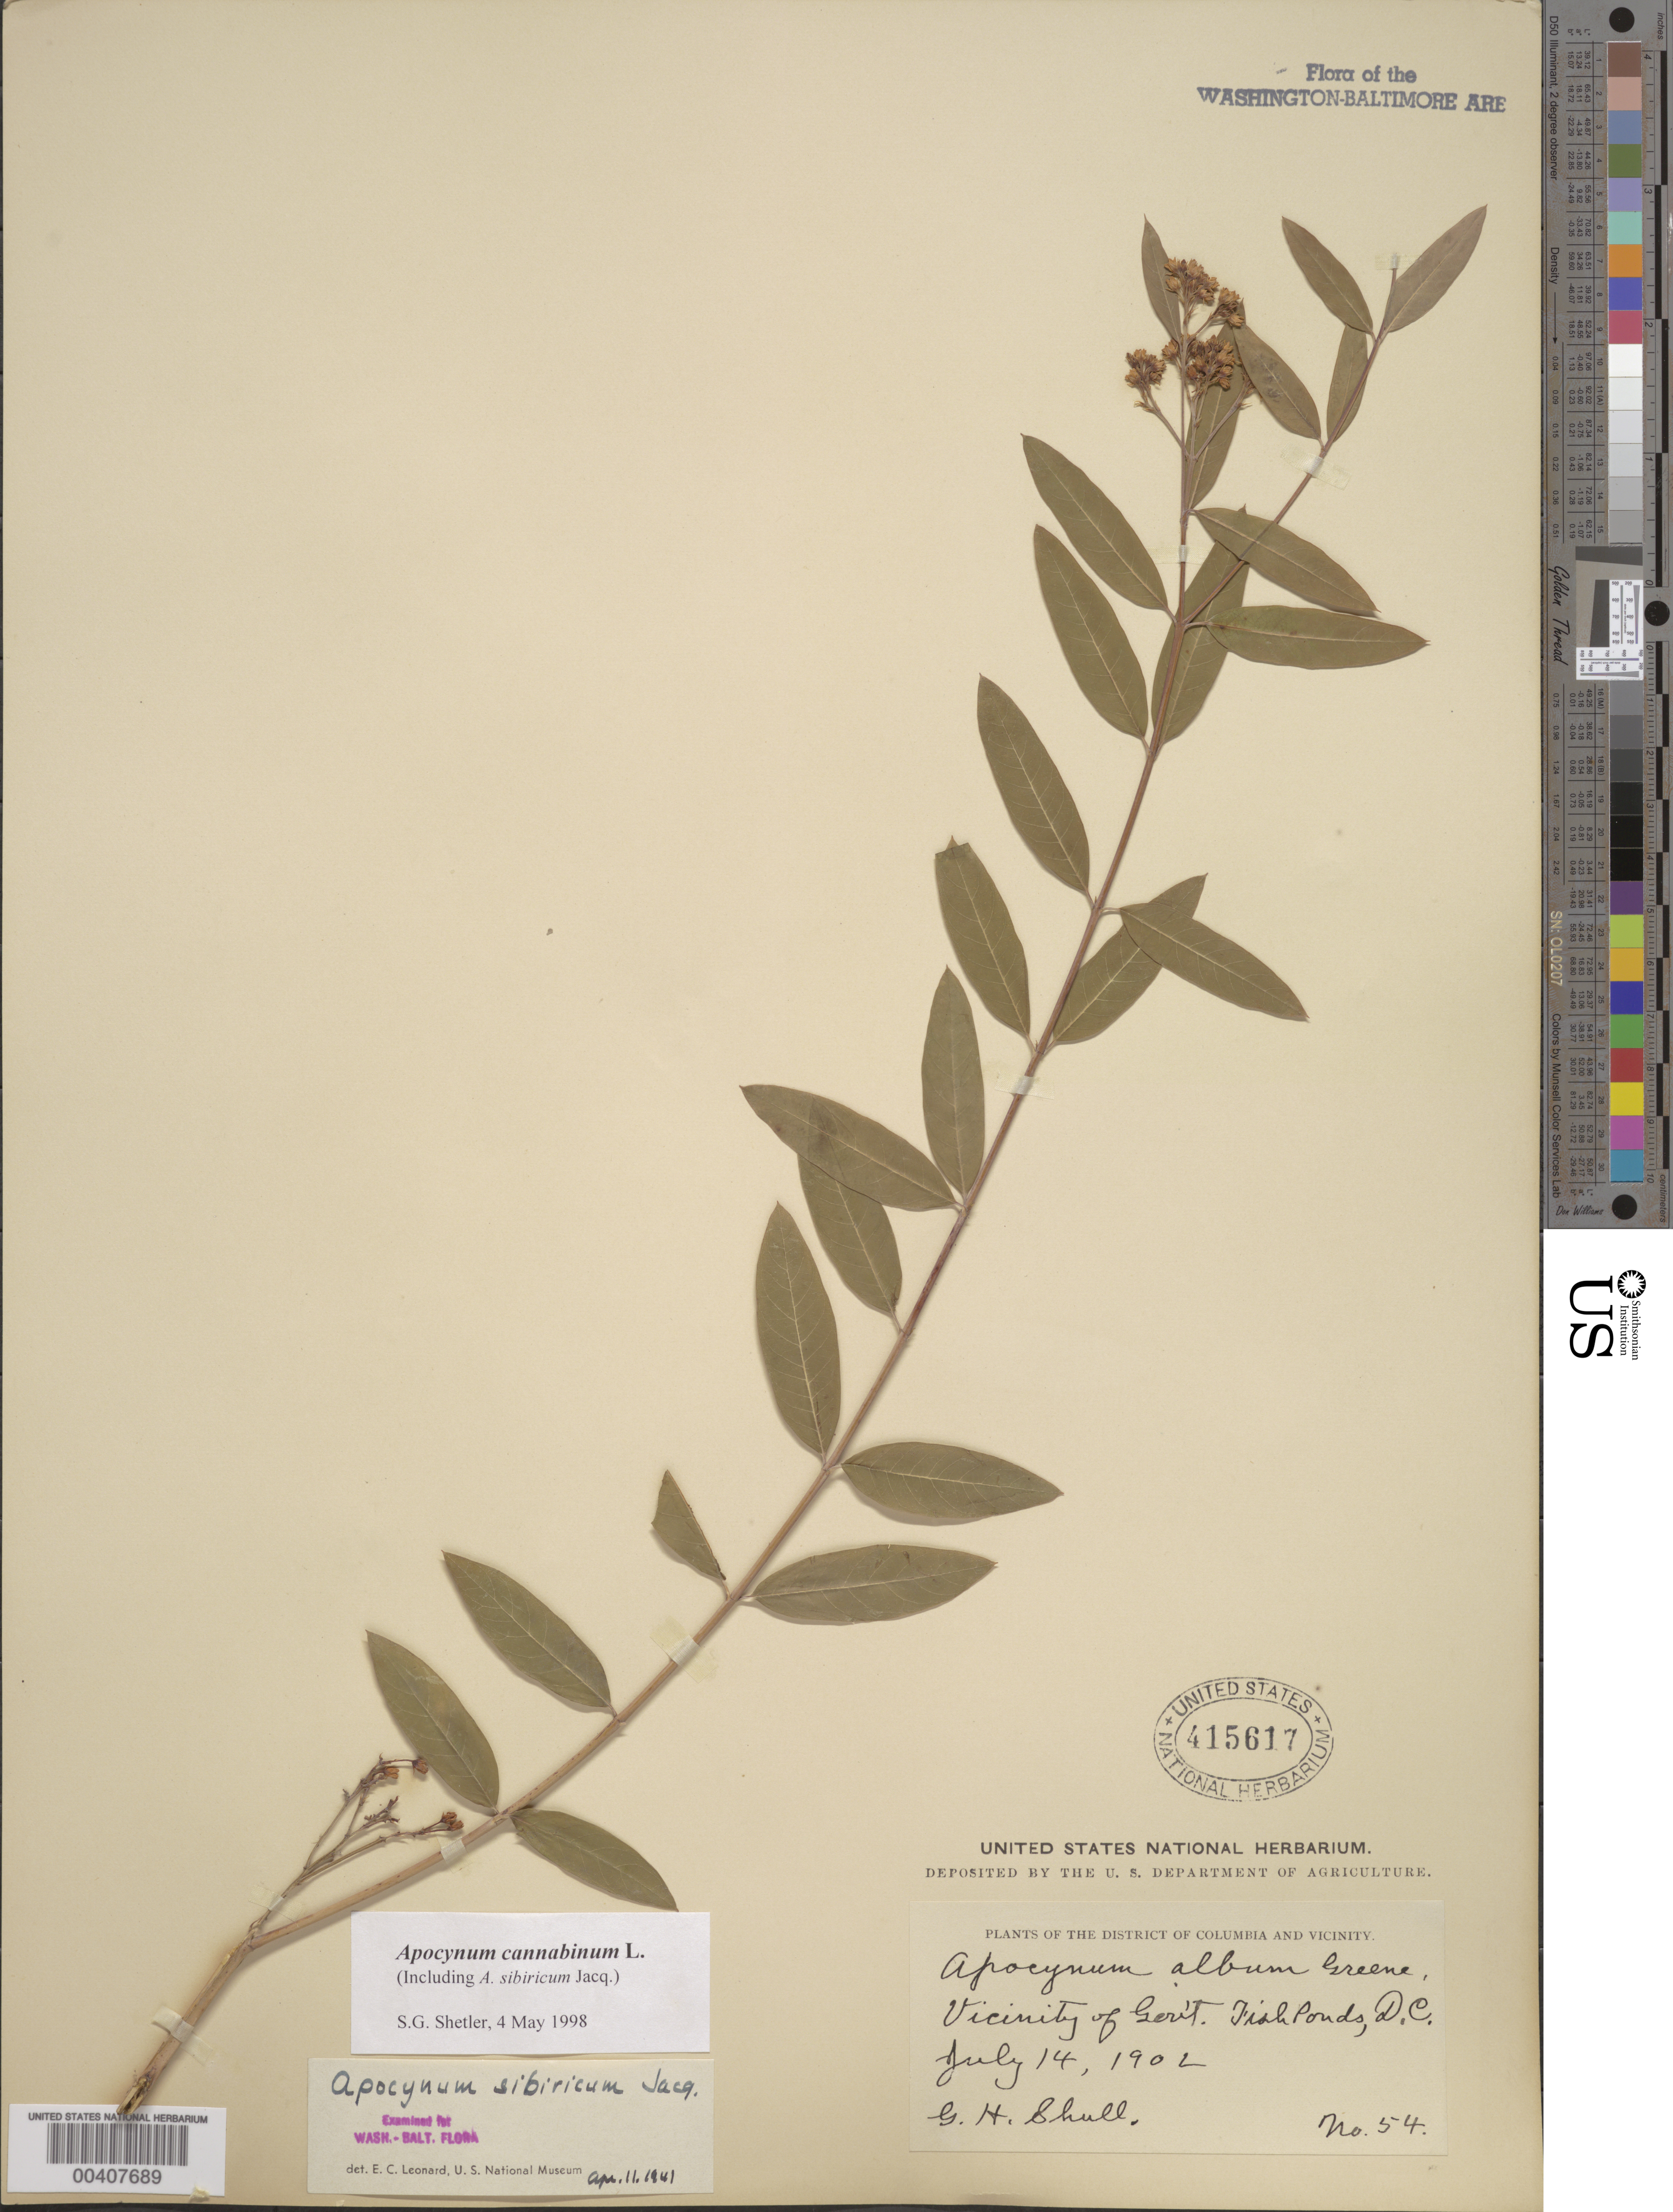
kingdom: Plantae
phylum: Tracheophyta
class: Magnoliopsida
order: Gentianales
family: Apocynaceae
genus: Apocynum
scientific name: Apocynum cannabinum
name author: L.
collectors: G. H. Shull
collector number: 54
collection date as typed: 14 Jul 1902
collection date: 1902-07-14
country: United States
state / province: District of Columbia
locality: Fish Ponds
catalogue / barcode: US 415617